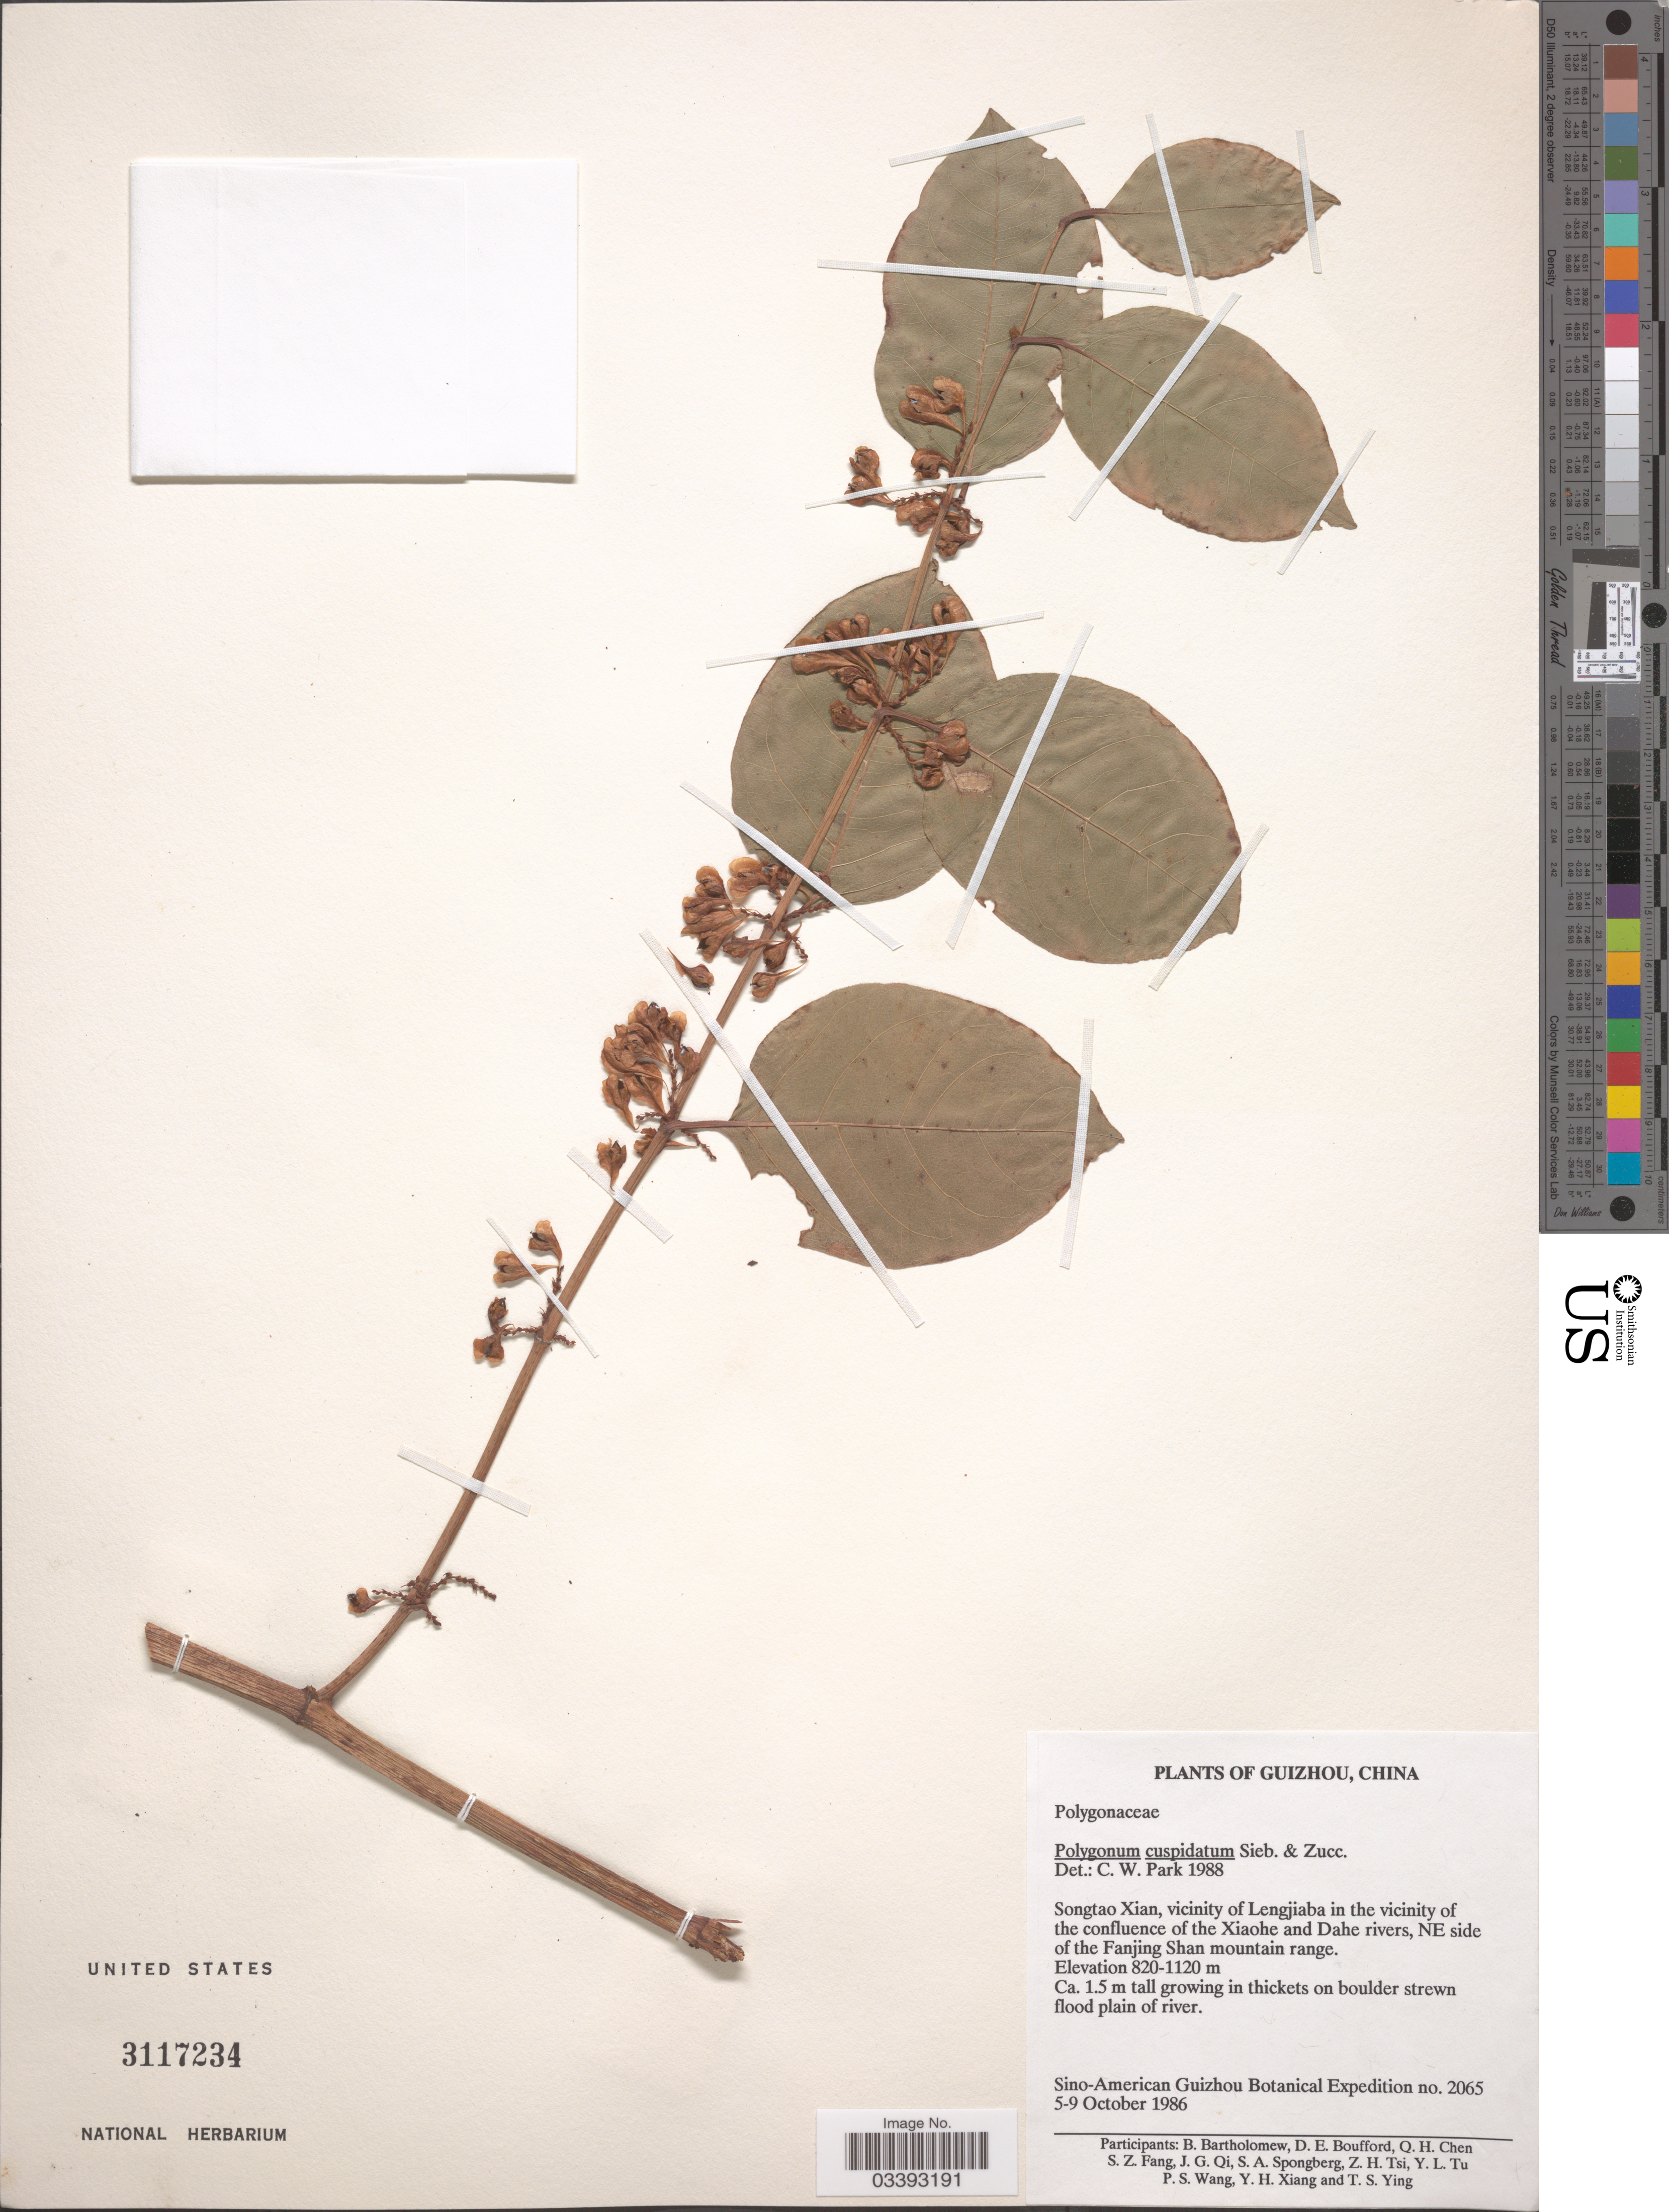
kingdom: Plantae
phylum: Tracheophyta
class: Magnoliopsida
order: Caryophyllales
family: Polygonaceae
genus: Reynoutria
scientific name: Reynoutria japonica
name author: Houtt.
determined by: Strong, M. T., (US), Smithsonian Institution - National Museum of Natural History (UNITED STATES)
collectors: B. Bartholomew, D. E. Boufford, Q. H. Chen, S. Z. Fang & et al.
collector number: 2065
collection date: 1986-10-05/1986-10-09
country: China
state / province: Guizhou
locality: Songtao Xian, vicinity of Lengjiaba in the vicinity of the confluence of the Xiaohe and Dahe rivers, NE side of the Fanjing Shan mountain range.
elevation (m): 820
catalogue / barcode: US 3117234